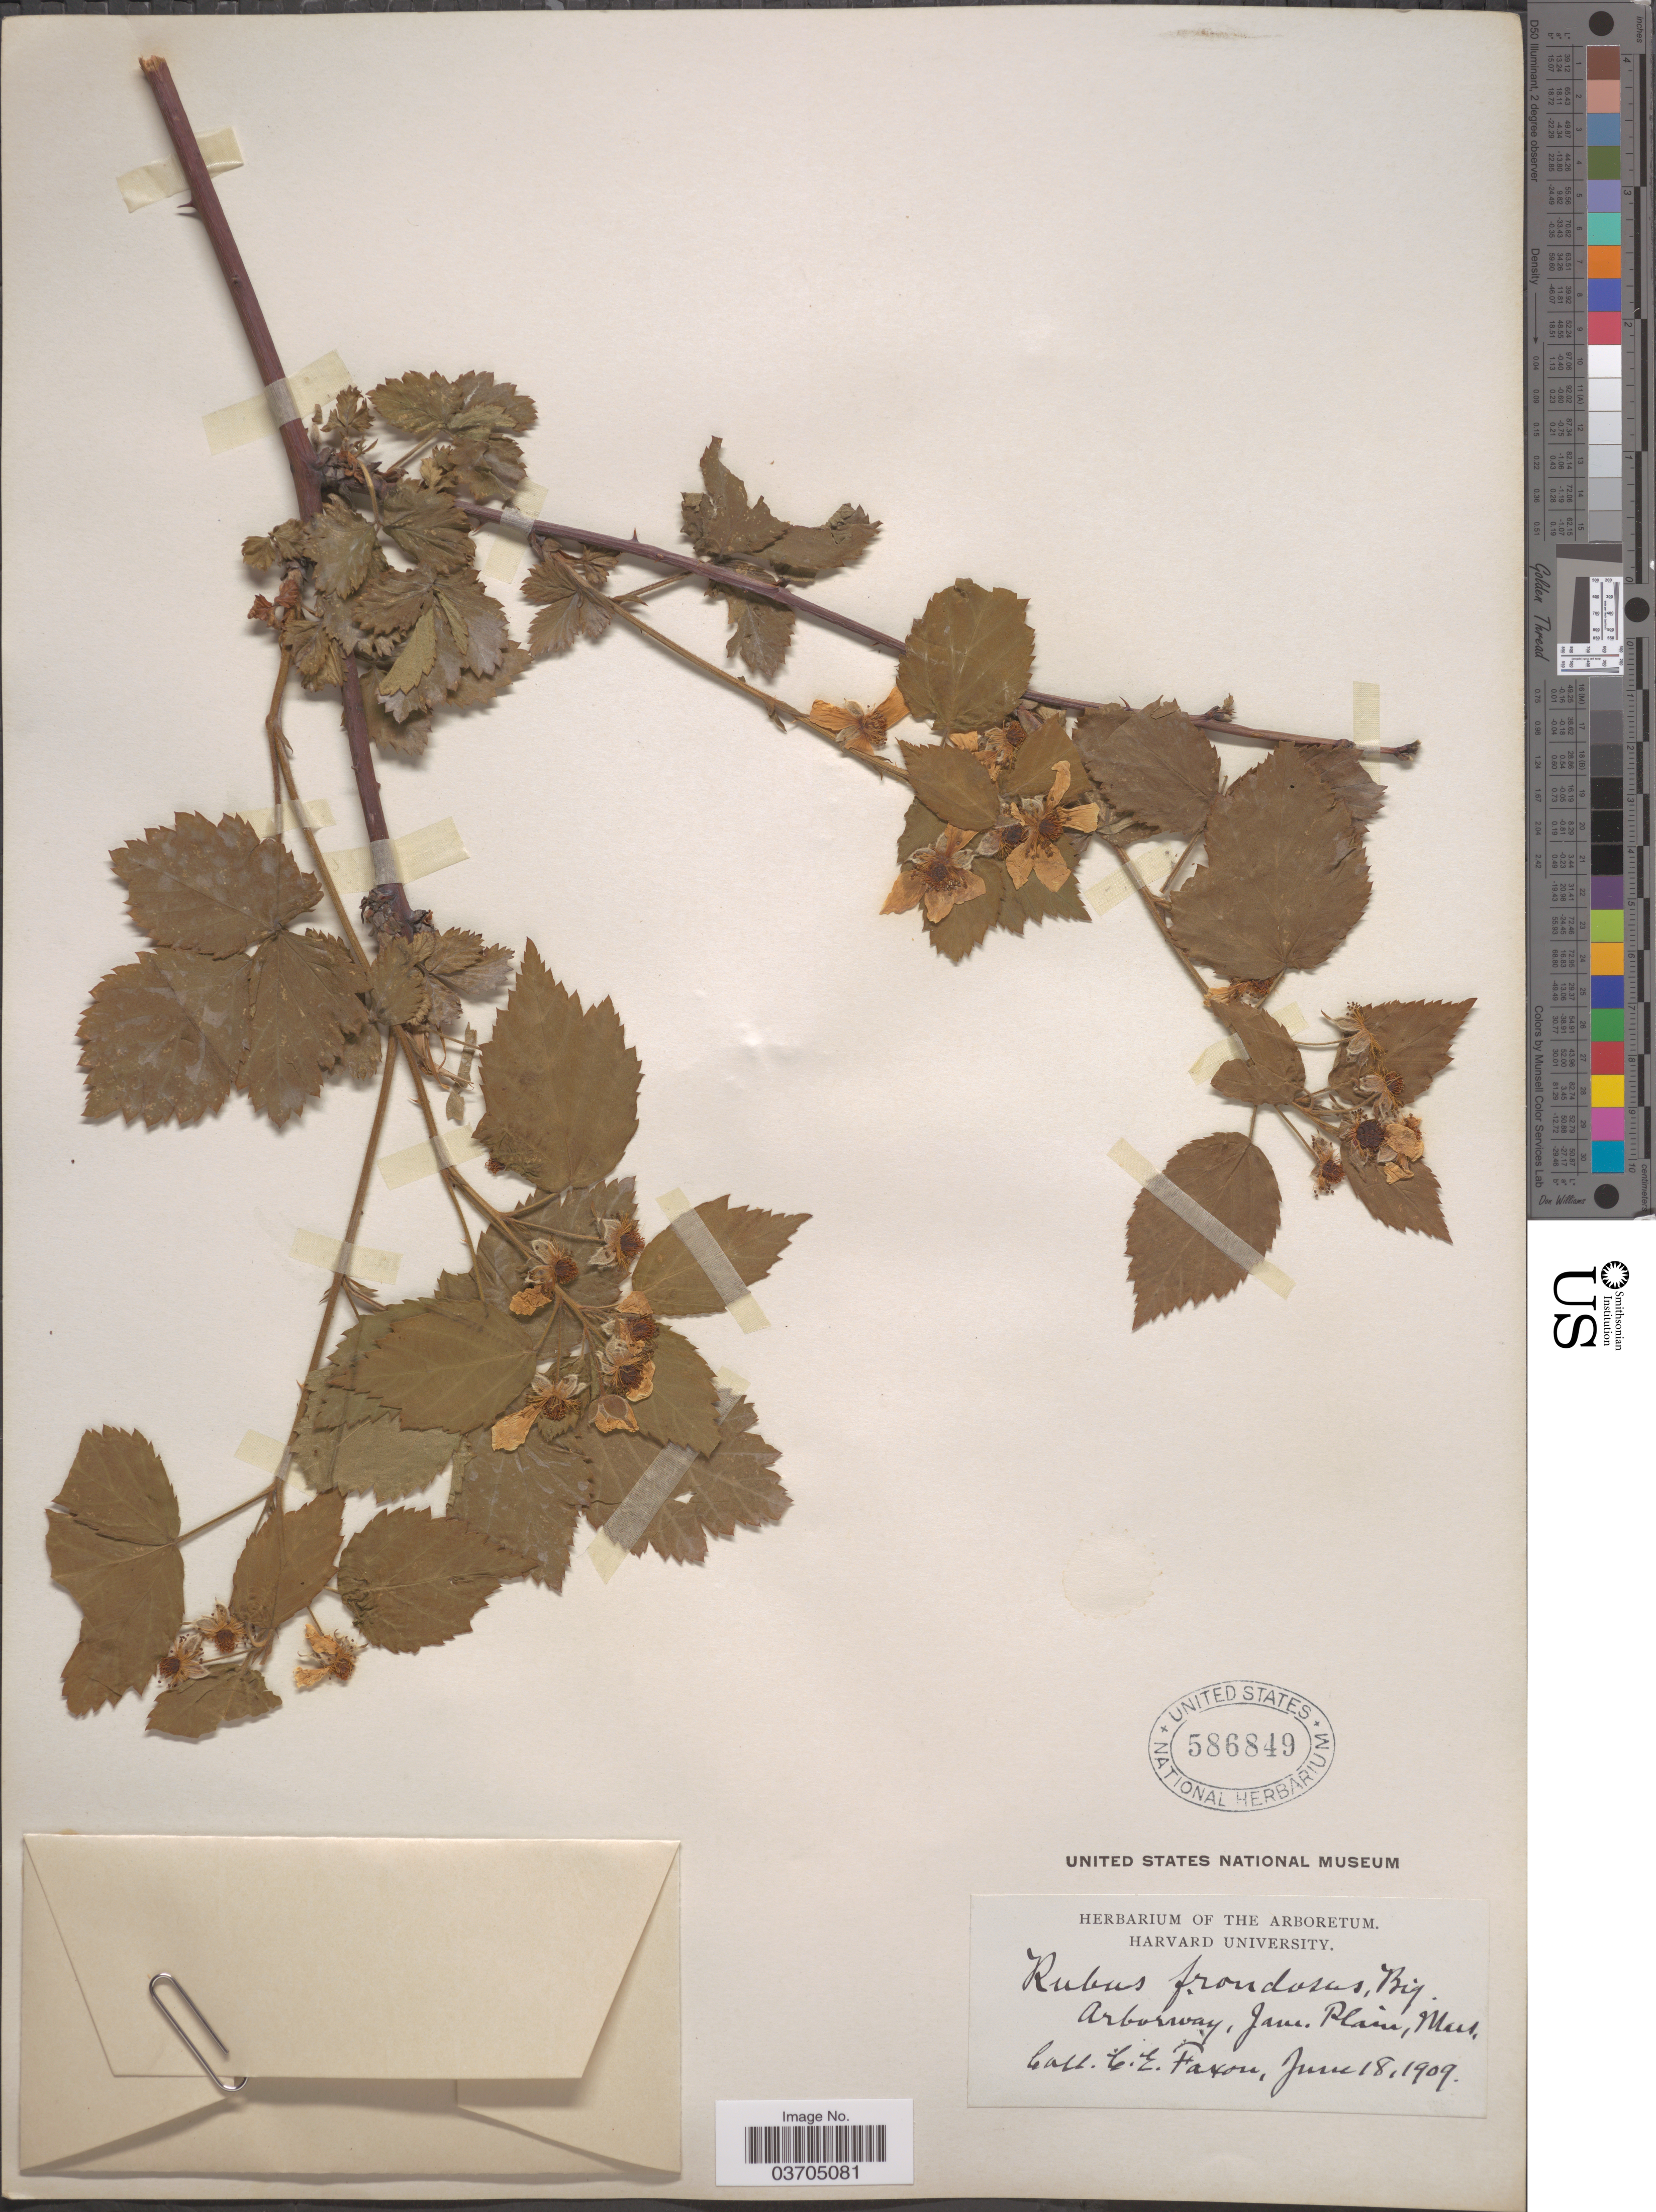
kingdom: Plantae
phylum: Tracheophyta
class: Magnoliopsida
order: Rosales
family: Rosaceae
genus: Rubus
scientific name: Rubus frondosus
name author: Bigelow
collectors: C. Faxon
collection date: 1909-06-18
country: United States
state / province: Massachusetts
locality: Arborway, Jam. Plain.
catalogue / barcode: US 586849